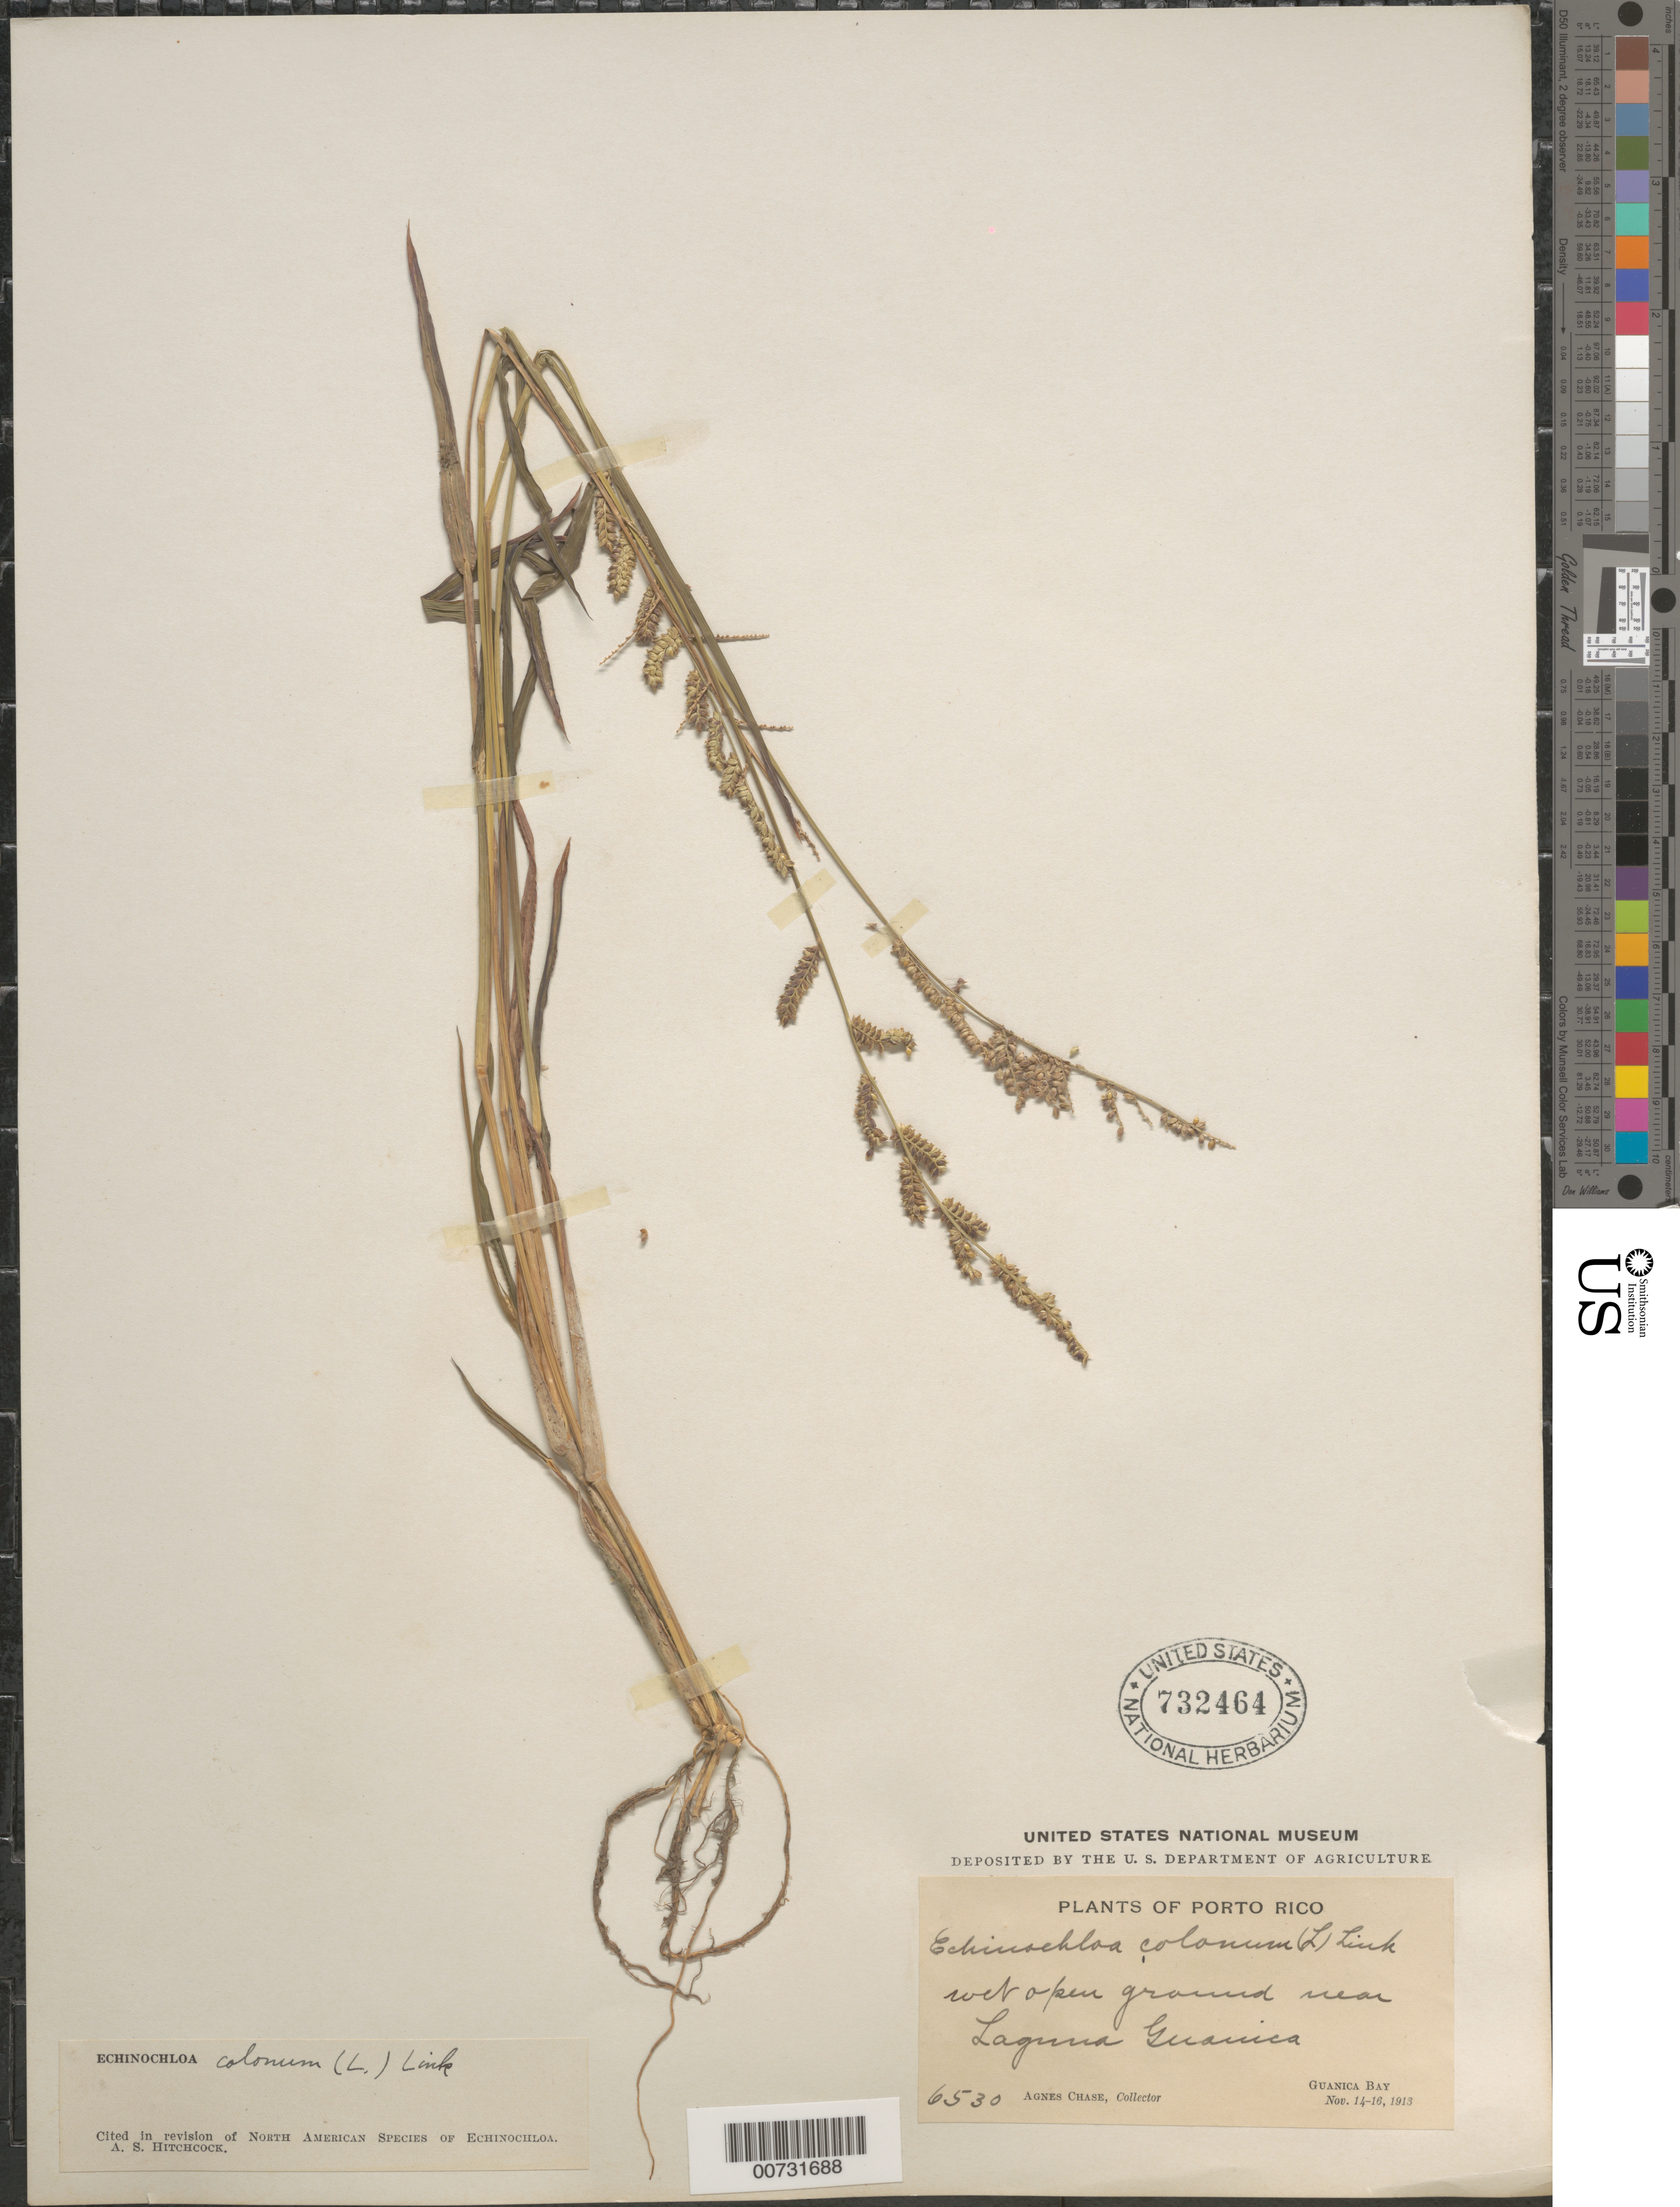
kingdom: Plantae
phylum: Tracheophyta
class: Liliopsida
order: Poales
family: Poaceae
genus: Echinochloa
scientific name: Echinochloa colona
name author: (L.) Link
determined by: Hitchcock, Albert S.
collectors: A. Chase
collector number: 6530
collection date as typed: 14 Nov 1913 to 16 Nov 1913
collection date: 1913-11-14/1913-11-16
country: Puerto Rico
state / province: Guánica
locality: Laguna Guanica, Guanica Bay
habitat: Wet open ground near Laguna Guanica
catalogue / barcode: US 732464